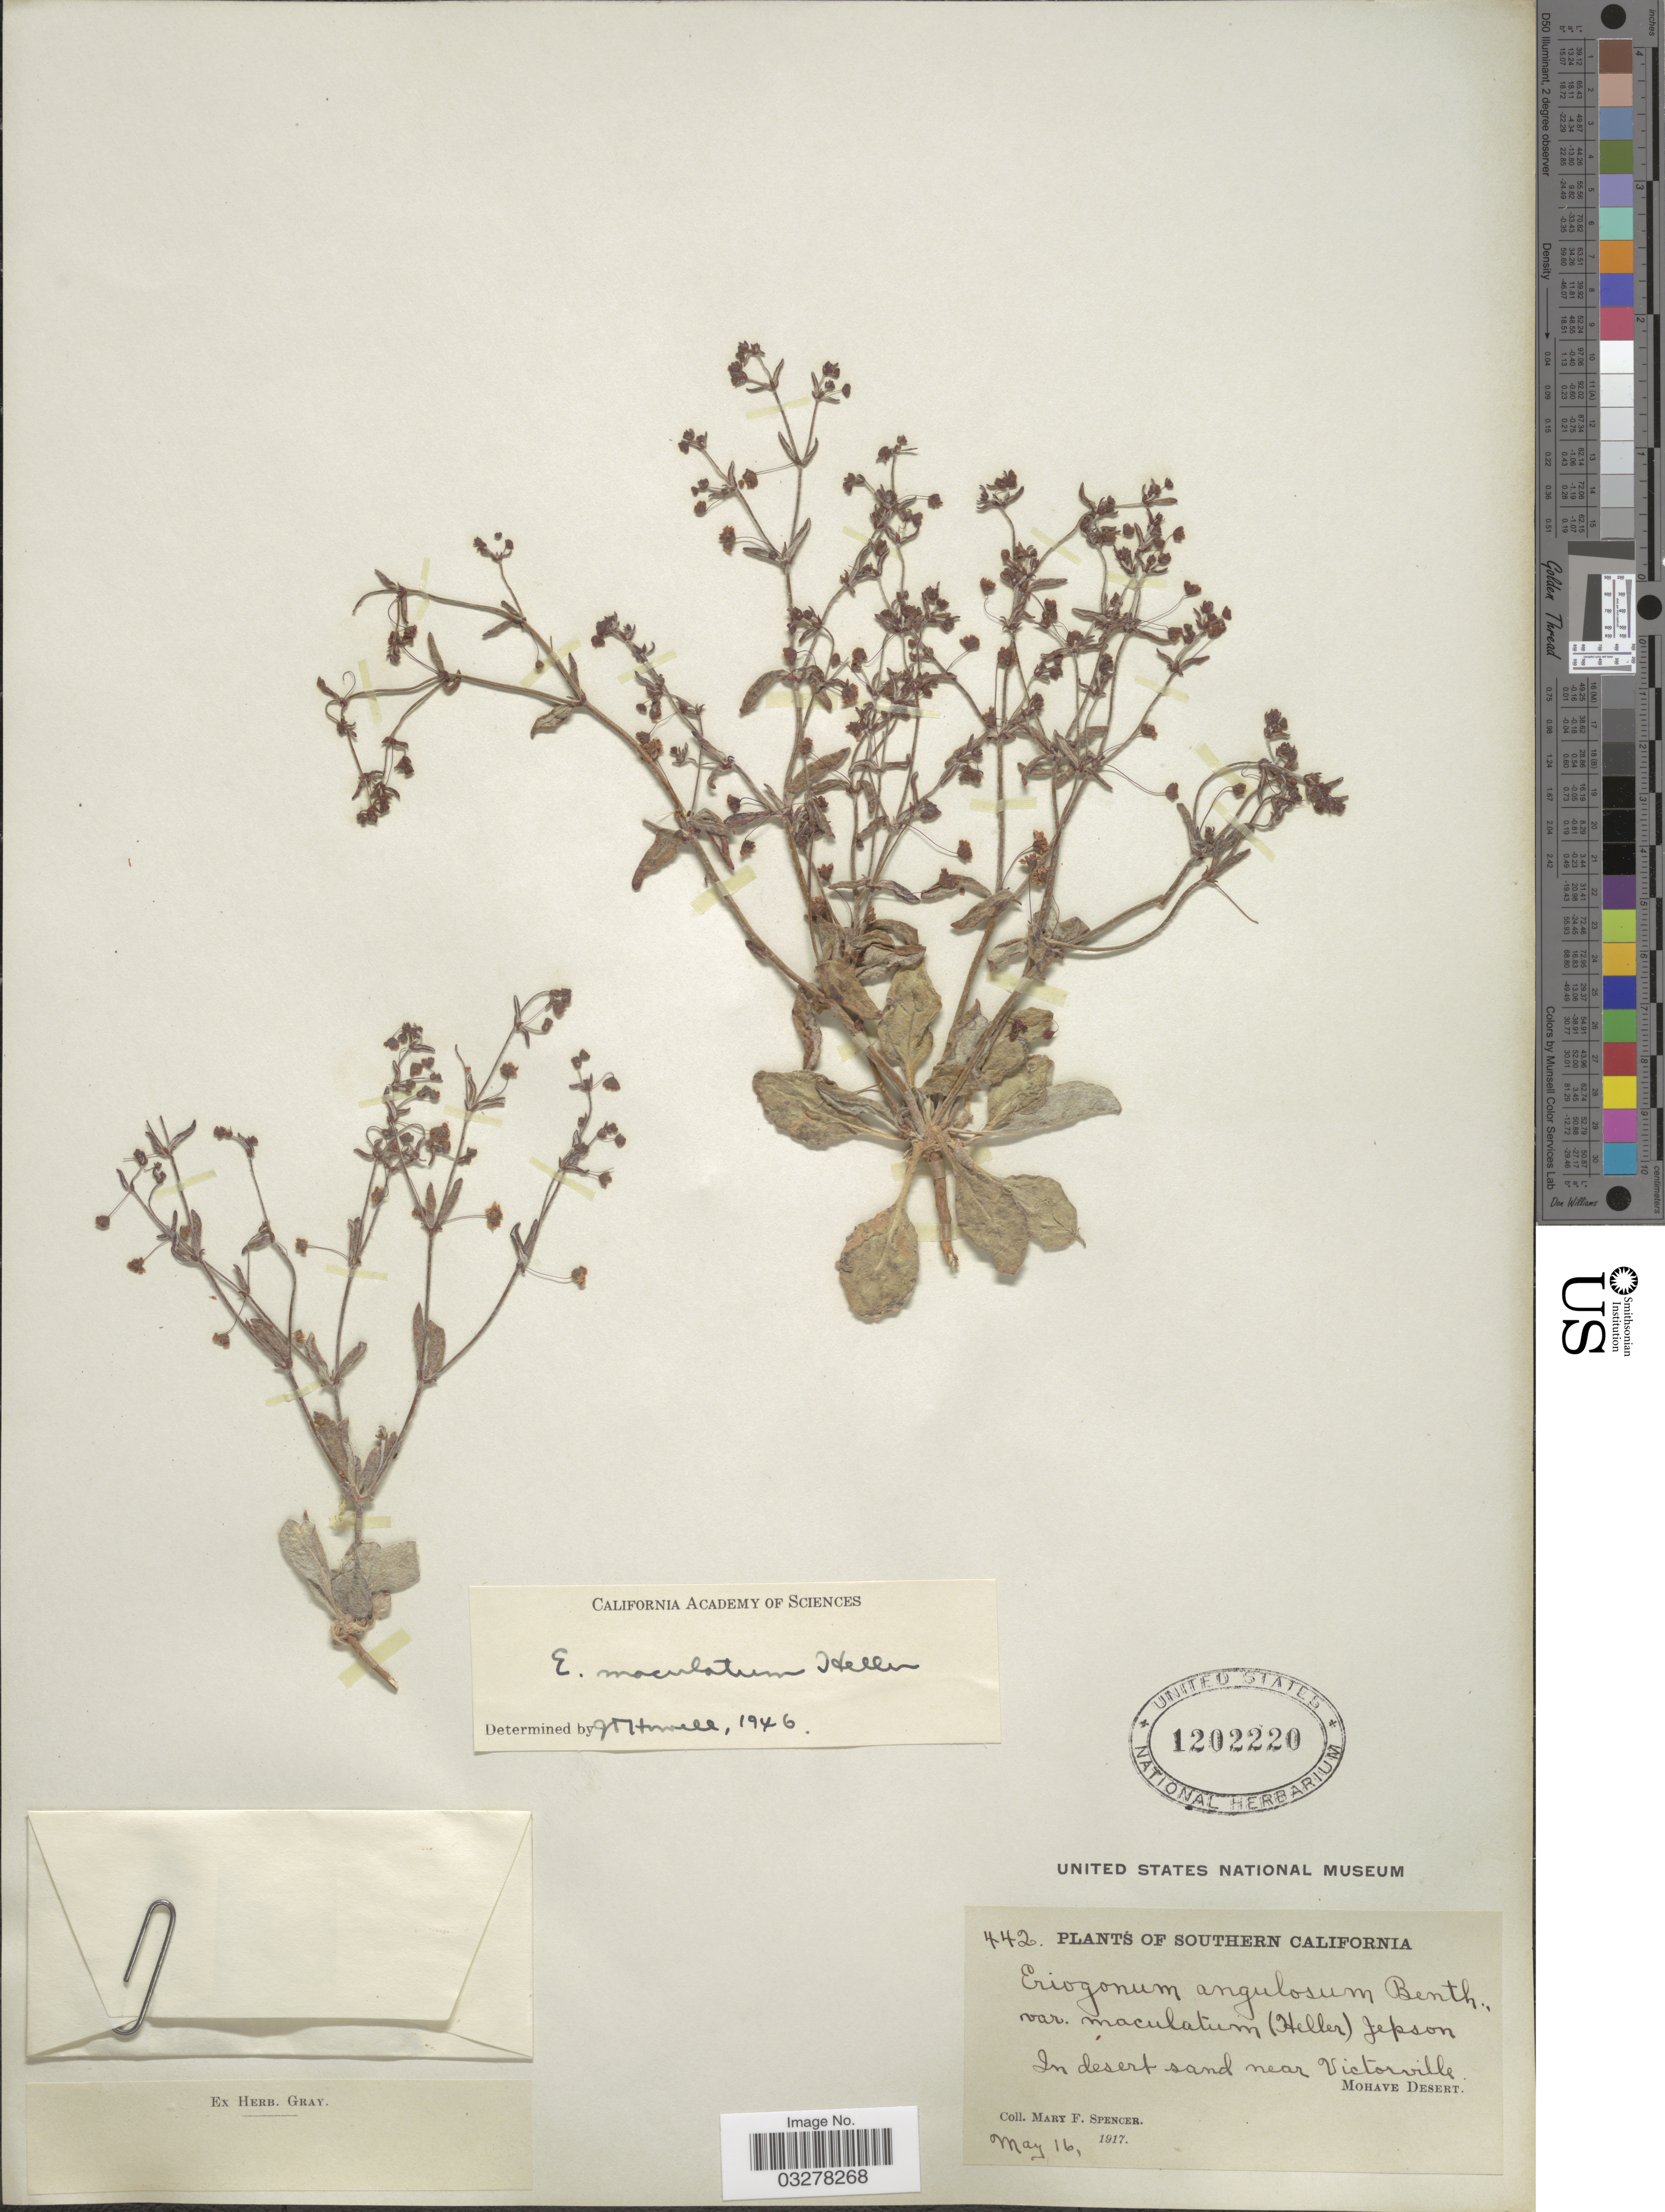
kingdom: Plantae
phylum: Tracheophyta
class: Magnoliopsida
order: Caryophyllales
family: Polygonaceae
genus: Eriogonum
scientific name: Eriogonum maculatum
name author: A. Heller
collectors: M. Spencer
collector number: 442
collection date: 1917-05-16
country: United States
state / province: California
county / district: Kern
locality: Southern California. Near Victorville. Mohave Desert.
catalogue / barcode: US 1202220